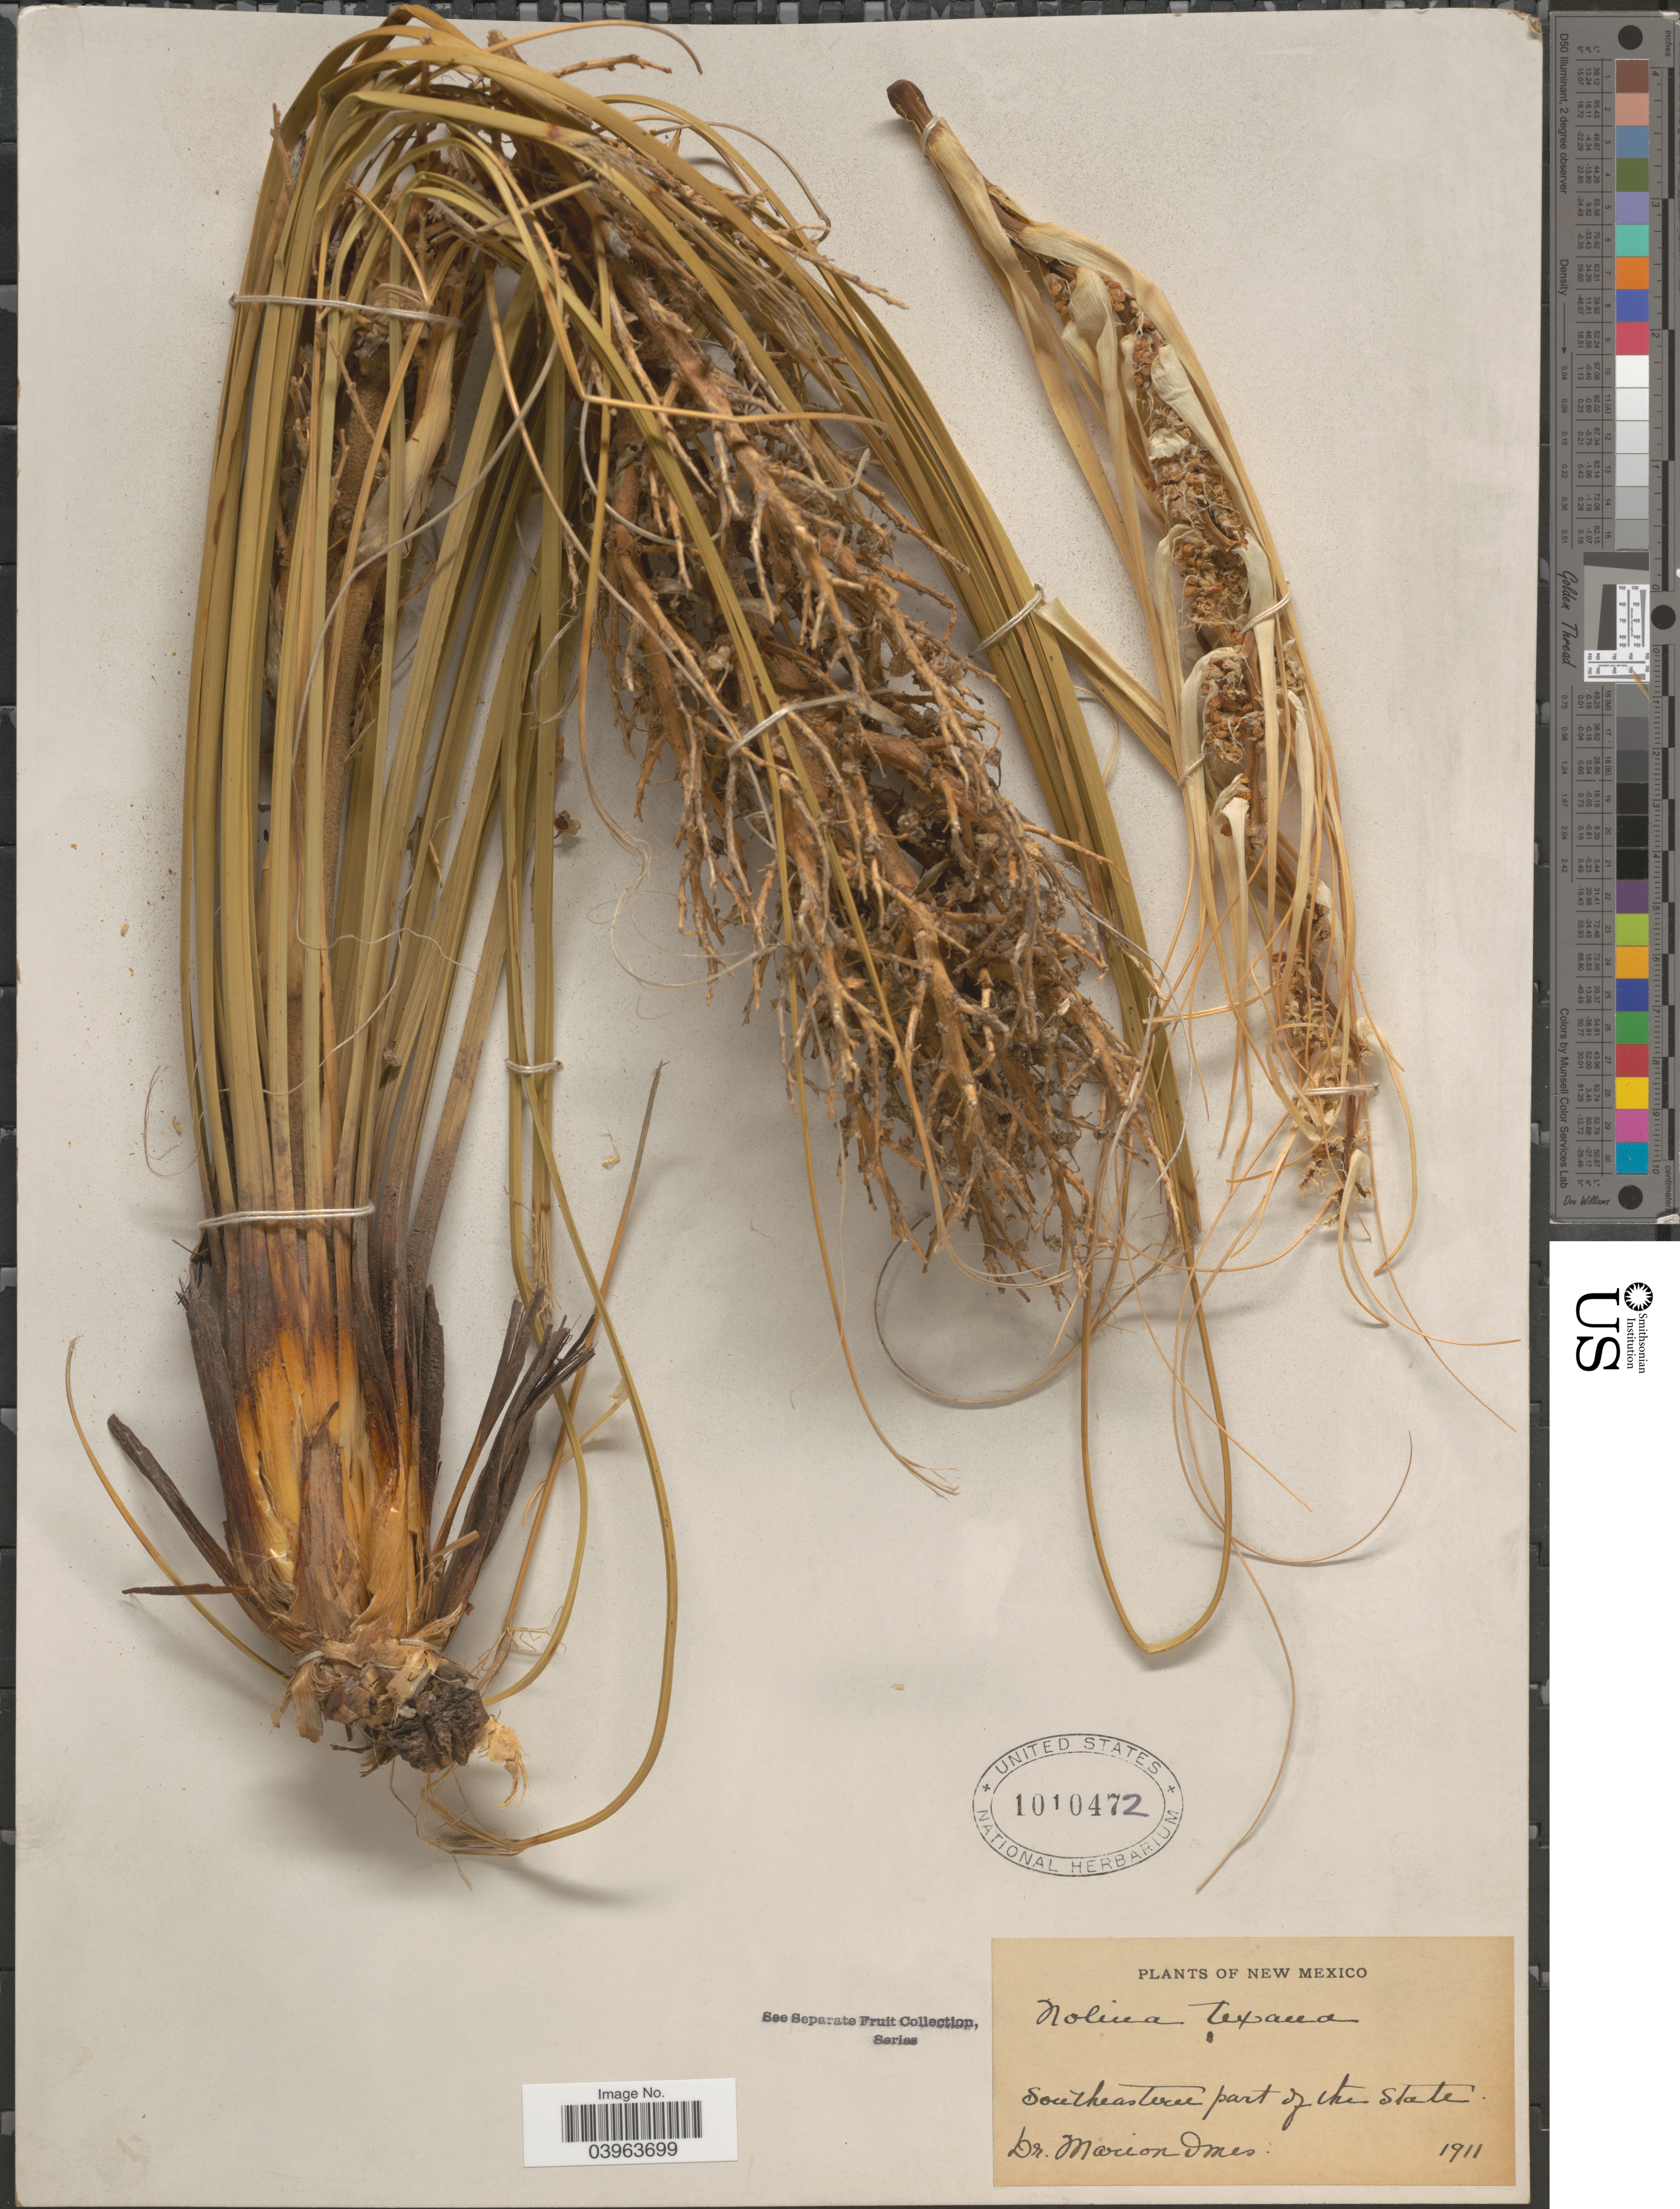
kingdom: Plantae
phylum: Tracheophyta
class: Liliopsida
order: Asparagales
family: Asparagaceae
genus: Nolina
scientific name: Nolina texana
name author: S. Watson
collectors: M. Omes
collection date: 1911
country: United States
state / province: New Mexico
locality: Southeastern part of the state.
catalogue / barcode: US 1010472